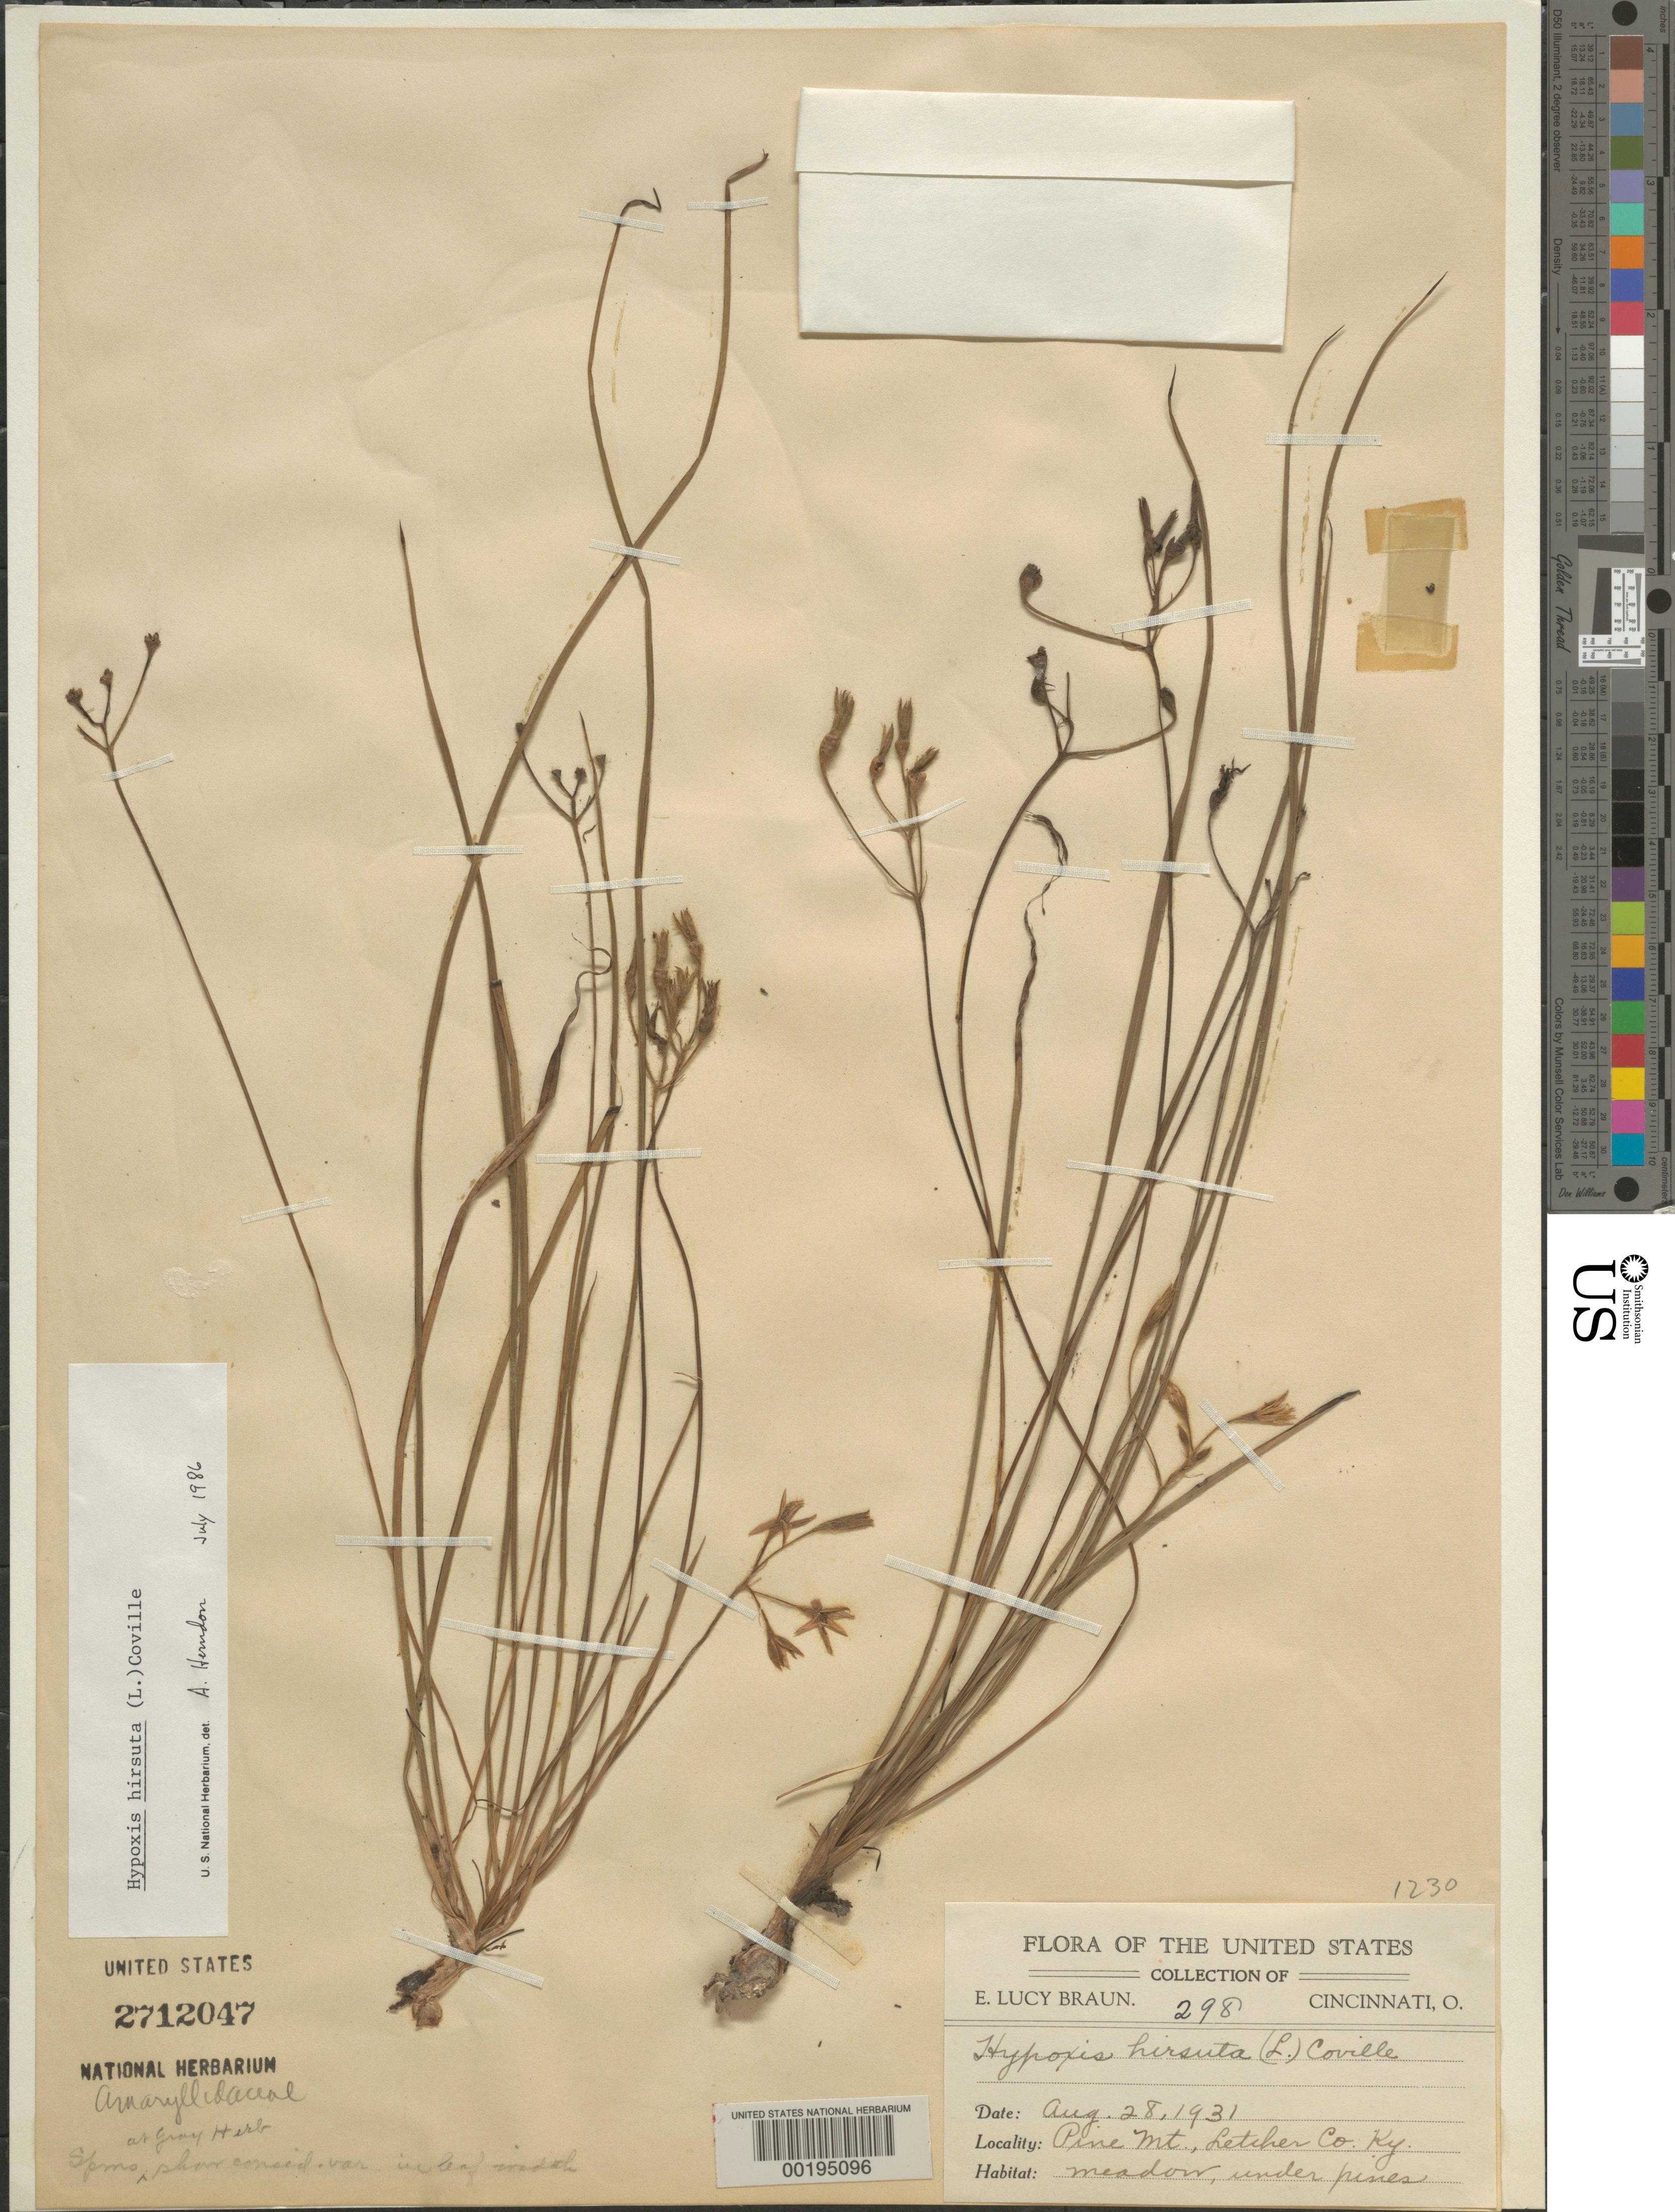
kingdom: Plantae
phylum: Tracheophyta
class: Liliopsida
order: Asparagales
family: Hypoxidaceae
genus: Hypoxis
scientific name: Hypoxis hirsuta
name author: (L.) Coville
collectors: E. L. Braun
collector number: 298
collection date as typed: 28 Apr 1931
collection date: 1931-04-28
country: United States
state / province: Kentucky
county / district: Letcher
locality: Pine mountain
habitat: Meadow, under pines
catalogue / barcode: US 2712047